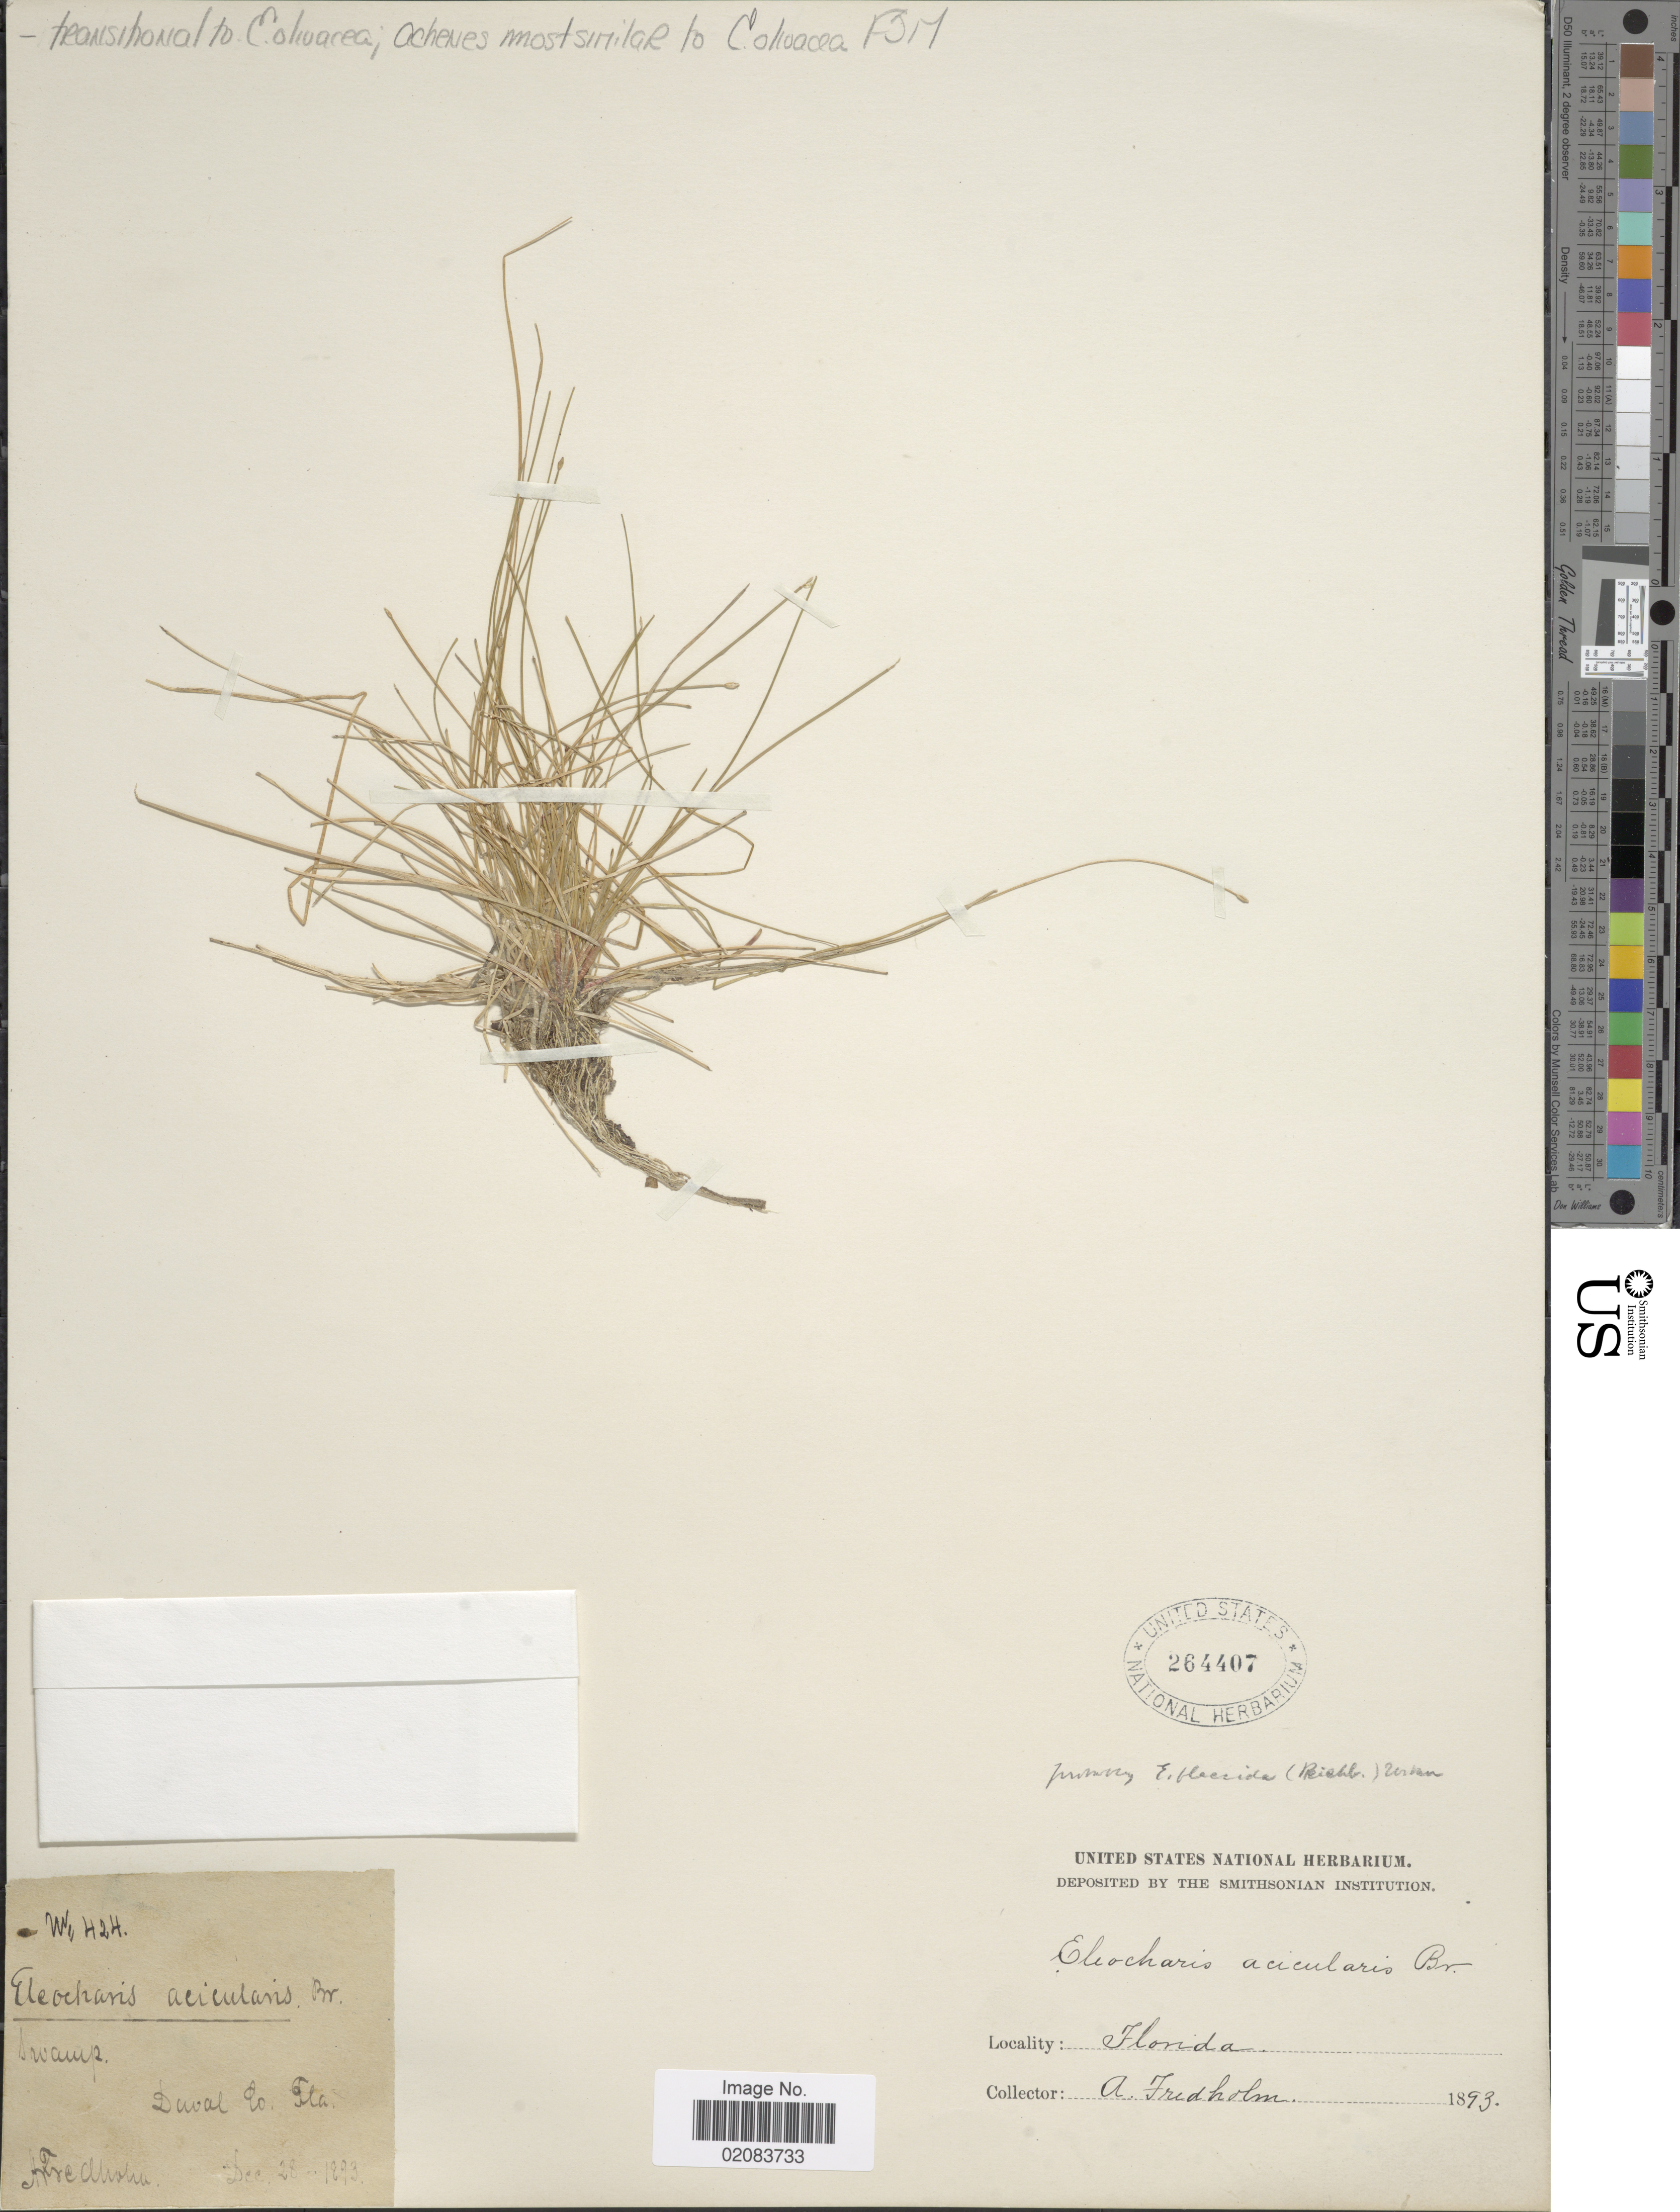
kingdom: Plantae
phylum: Tracheophyta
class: Liliopsida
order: Poales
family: Cyperaceae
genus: Eleocharis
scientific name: Eleocharis olivacea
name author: Torr.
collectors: A. Fredholm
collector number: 424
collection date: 1893-12-22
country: United States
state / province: Florida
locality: Dwal Co., swamp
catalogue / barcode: US 264407